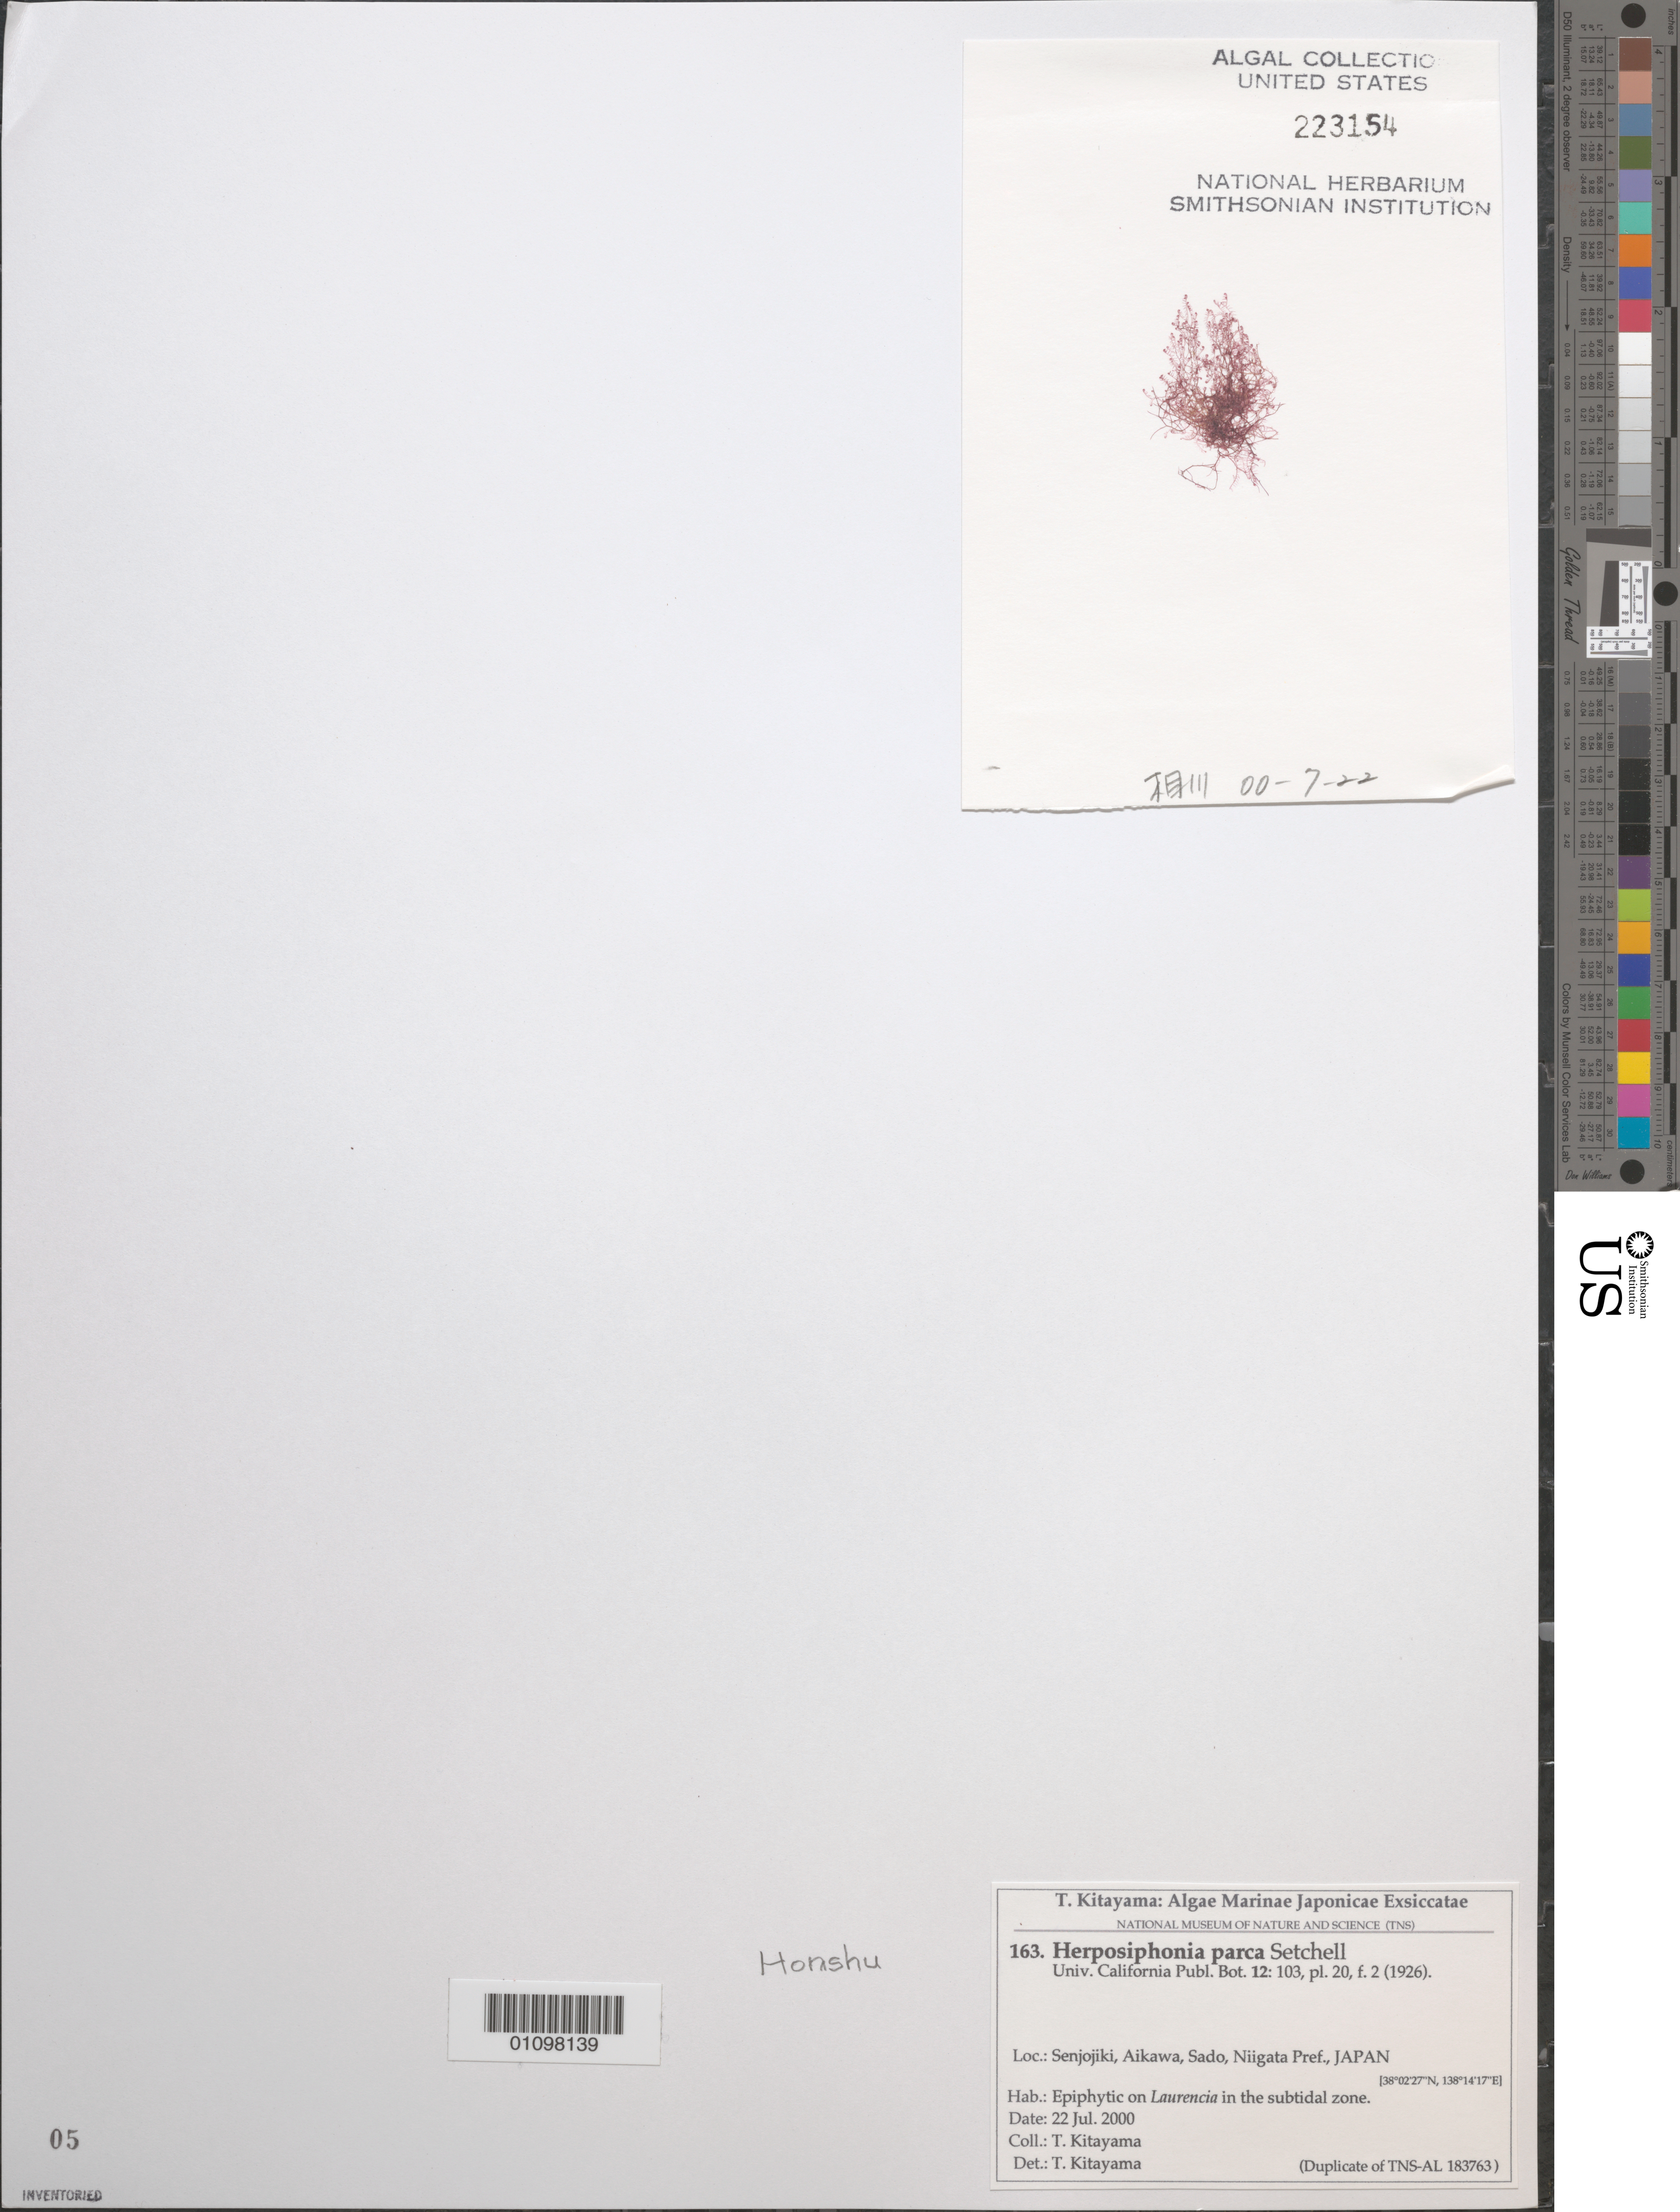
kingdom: Plantae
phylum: Rhodophyta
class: Florideophyceae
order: Ceramiales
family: Rhodomelaceae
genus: Herposiphonia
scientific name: Herposiphonia parca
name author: Setch.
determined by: Kitayama, T.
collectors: T. Kitayama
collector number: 163 & TNS-AL 183763 Duplicate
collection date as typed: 22 Jul 2000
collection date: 2000-07-22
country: Japan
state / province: Niigata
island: Honshu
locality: Senjojiki, Aikawa, Sado Island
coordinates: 38 02' 27"N, 138 14'17"E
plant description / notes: Kitayama, T., Algae Marinae Japonicae Exsiccatae, Fasc. VII (Nos. 151-175)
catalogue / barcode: US 223154